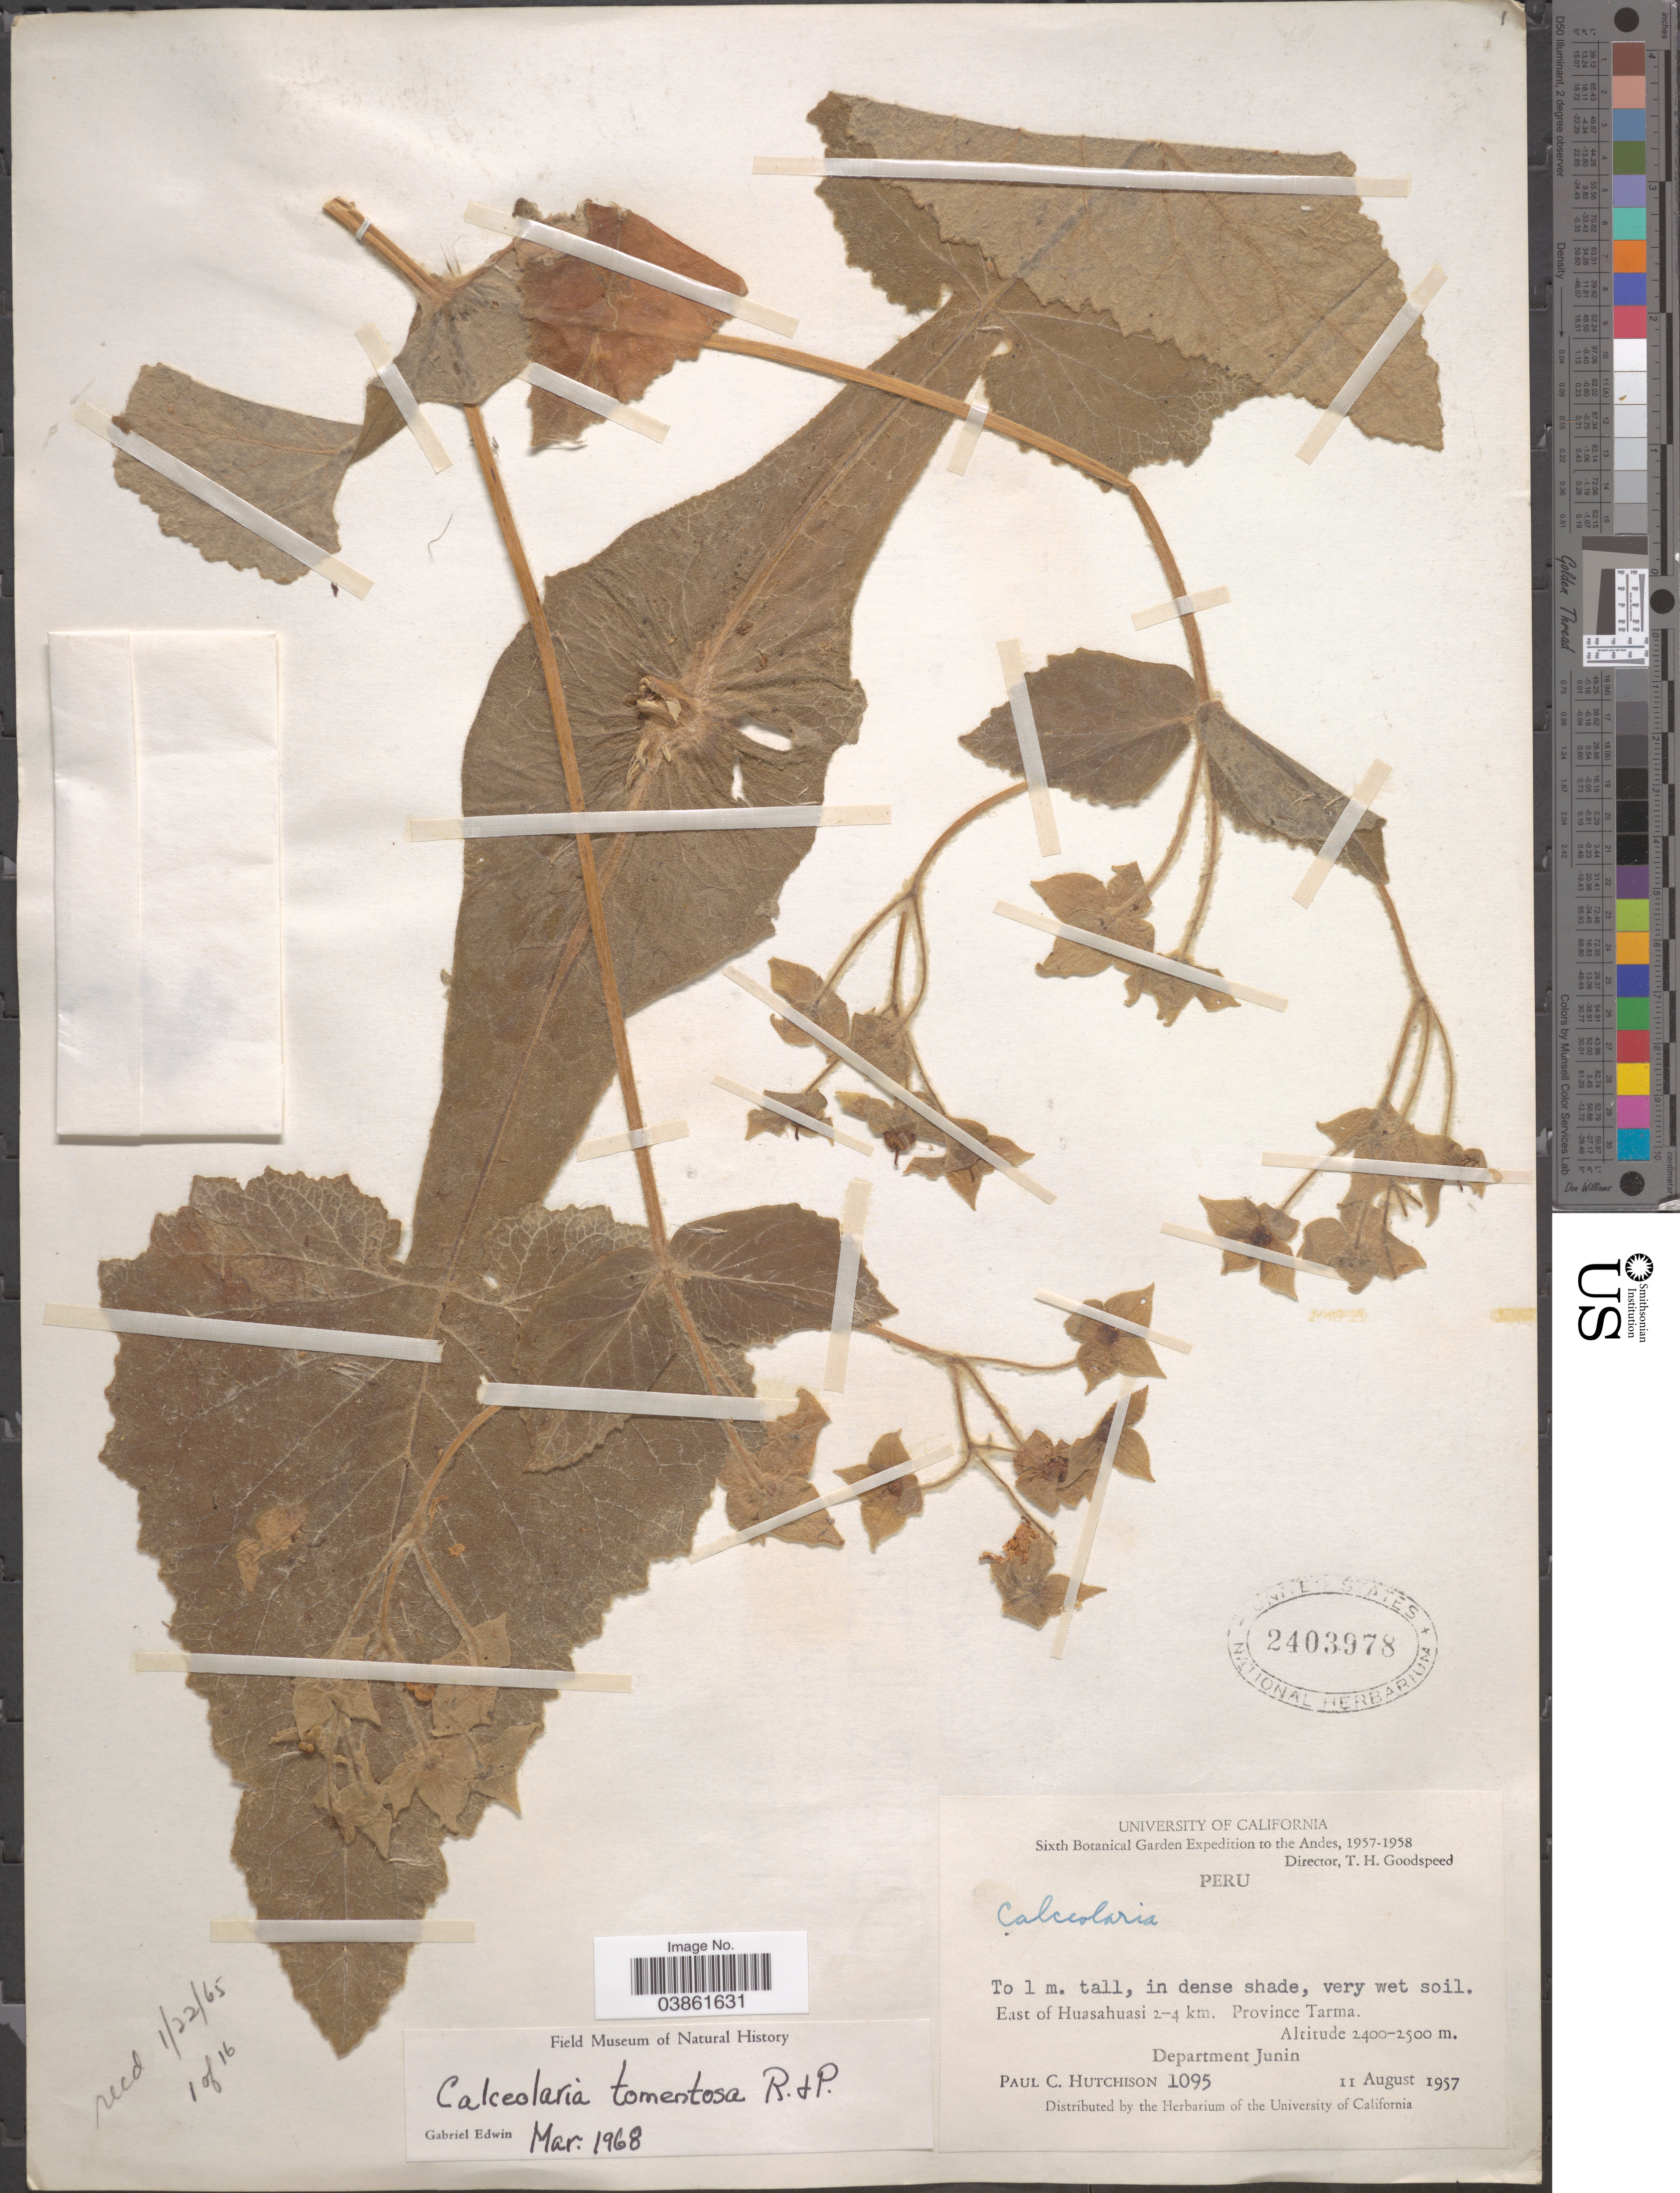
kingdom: Plantae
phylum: Tracheophyta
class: Magnoliopsida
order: Lamiales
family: Calceolariaceae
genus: Calceolaria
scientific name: Calceolaria tomentosa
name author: Ruiz & Pav.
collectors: P. C. Hutchison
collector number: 1095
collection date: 1957-08-11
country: Peru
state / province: Junín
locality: The Andes. East of Huasahuasi 2-4 km. Province Tarma. Department Junin.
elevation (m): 2400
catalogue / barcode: US 2403978